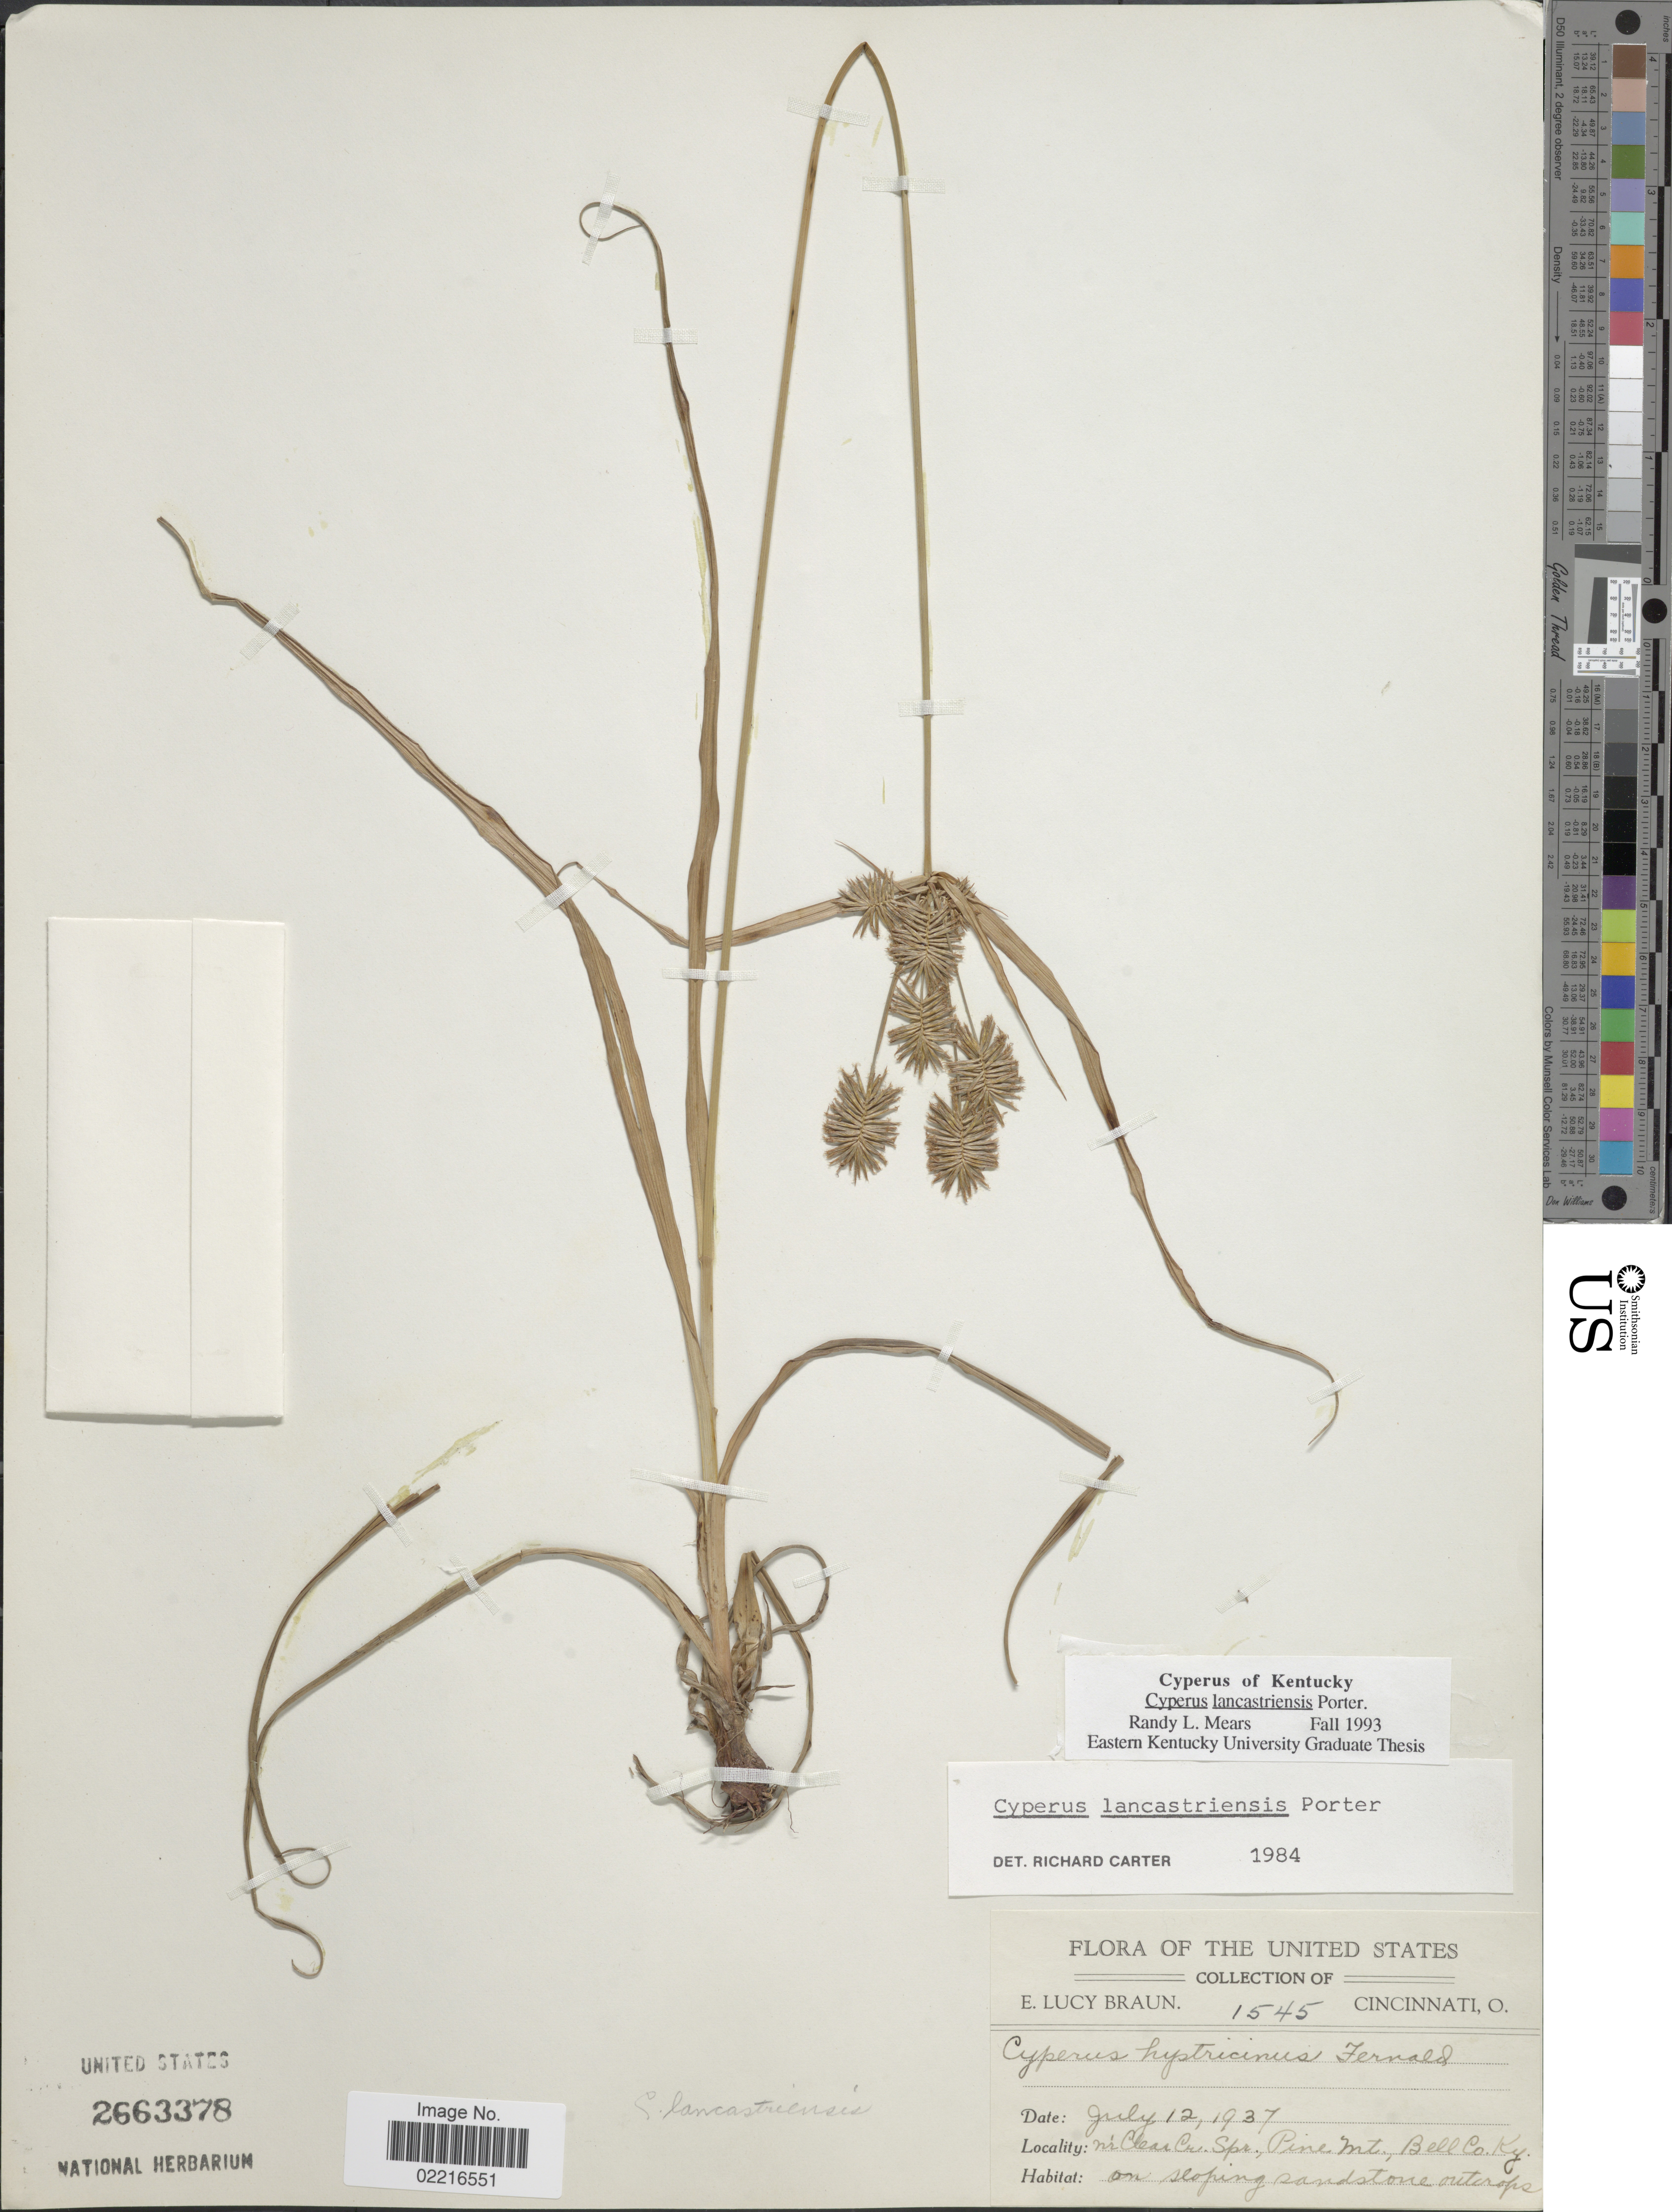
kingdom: Plantae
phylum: Tracheophyta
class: Liliopsida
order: Poales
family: Cyperaceae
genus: Cyperus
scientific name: Cyperus lancastriensis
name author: Porter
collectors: E. L. Braun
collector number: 1545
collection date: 1937-07-12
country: United States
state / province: Kentucky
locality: Nr Clear Cr. Spr., Pine Mt., Bell Co, Ky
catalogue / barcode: US 2663378